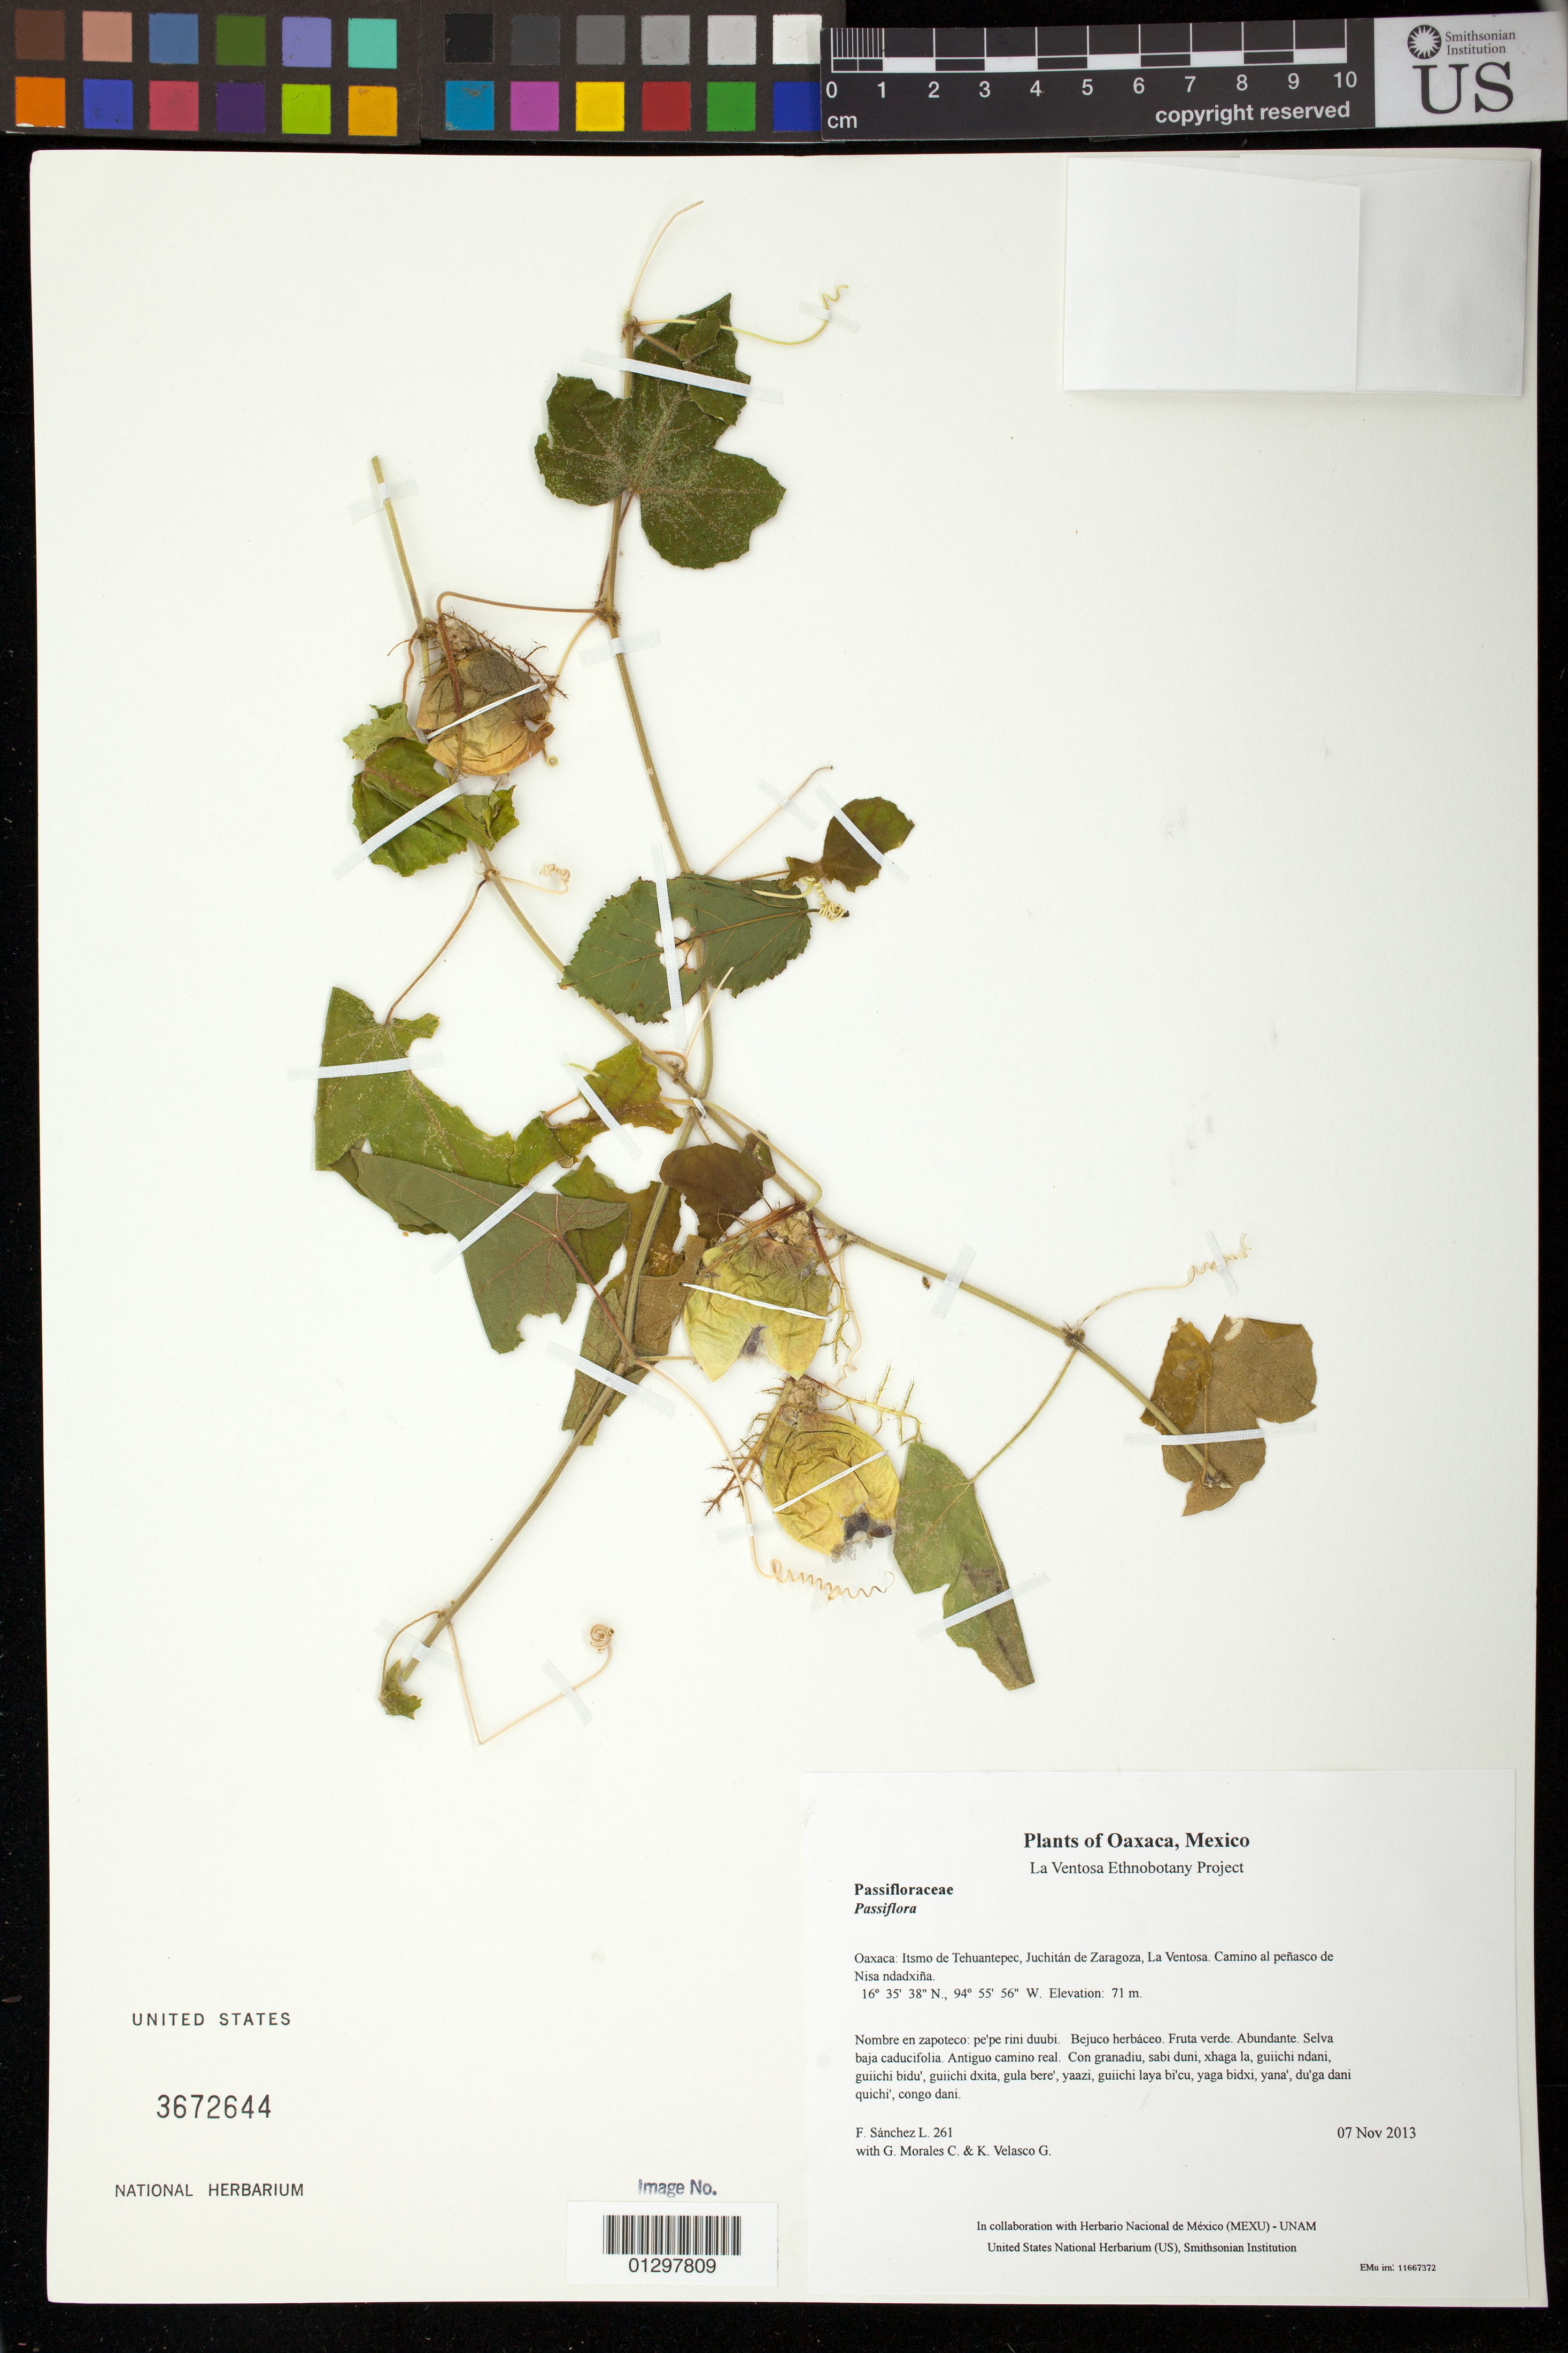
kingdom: Plantae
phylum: Tracheophyta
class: Magnoliopsida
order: Malpighiales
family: Passifloraceae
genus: Passiflora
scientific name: Passiflora foetida var. gossypiifolia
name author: (Desv.) Mast.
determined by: Velasco G., Kenia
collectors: F. Sánchez L., G. Morales C. & K. Velasco G.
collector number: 261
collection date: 2013-11-07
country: Mexico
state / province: Oaxaca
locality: Itsmo de Tehuantepec, Juchitán de Zaragoza, La Ventosa. Camino al peñasco de Nisa ndadxiña.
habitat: Selva baja caducifolia. Antiguo camino real.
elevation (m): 71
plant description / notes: JEBOT, MEXU, SERO, US; Luba'. Cuaananaxhi naga'. Stale.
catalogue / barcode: US 3672644